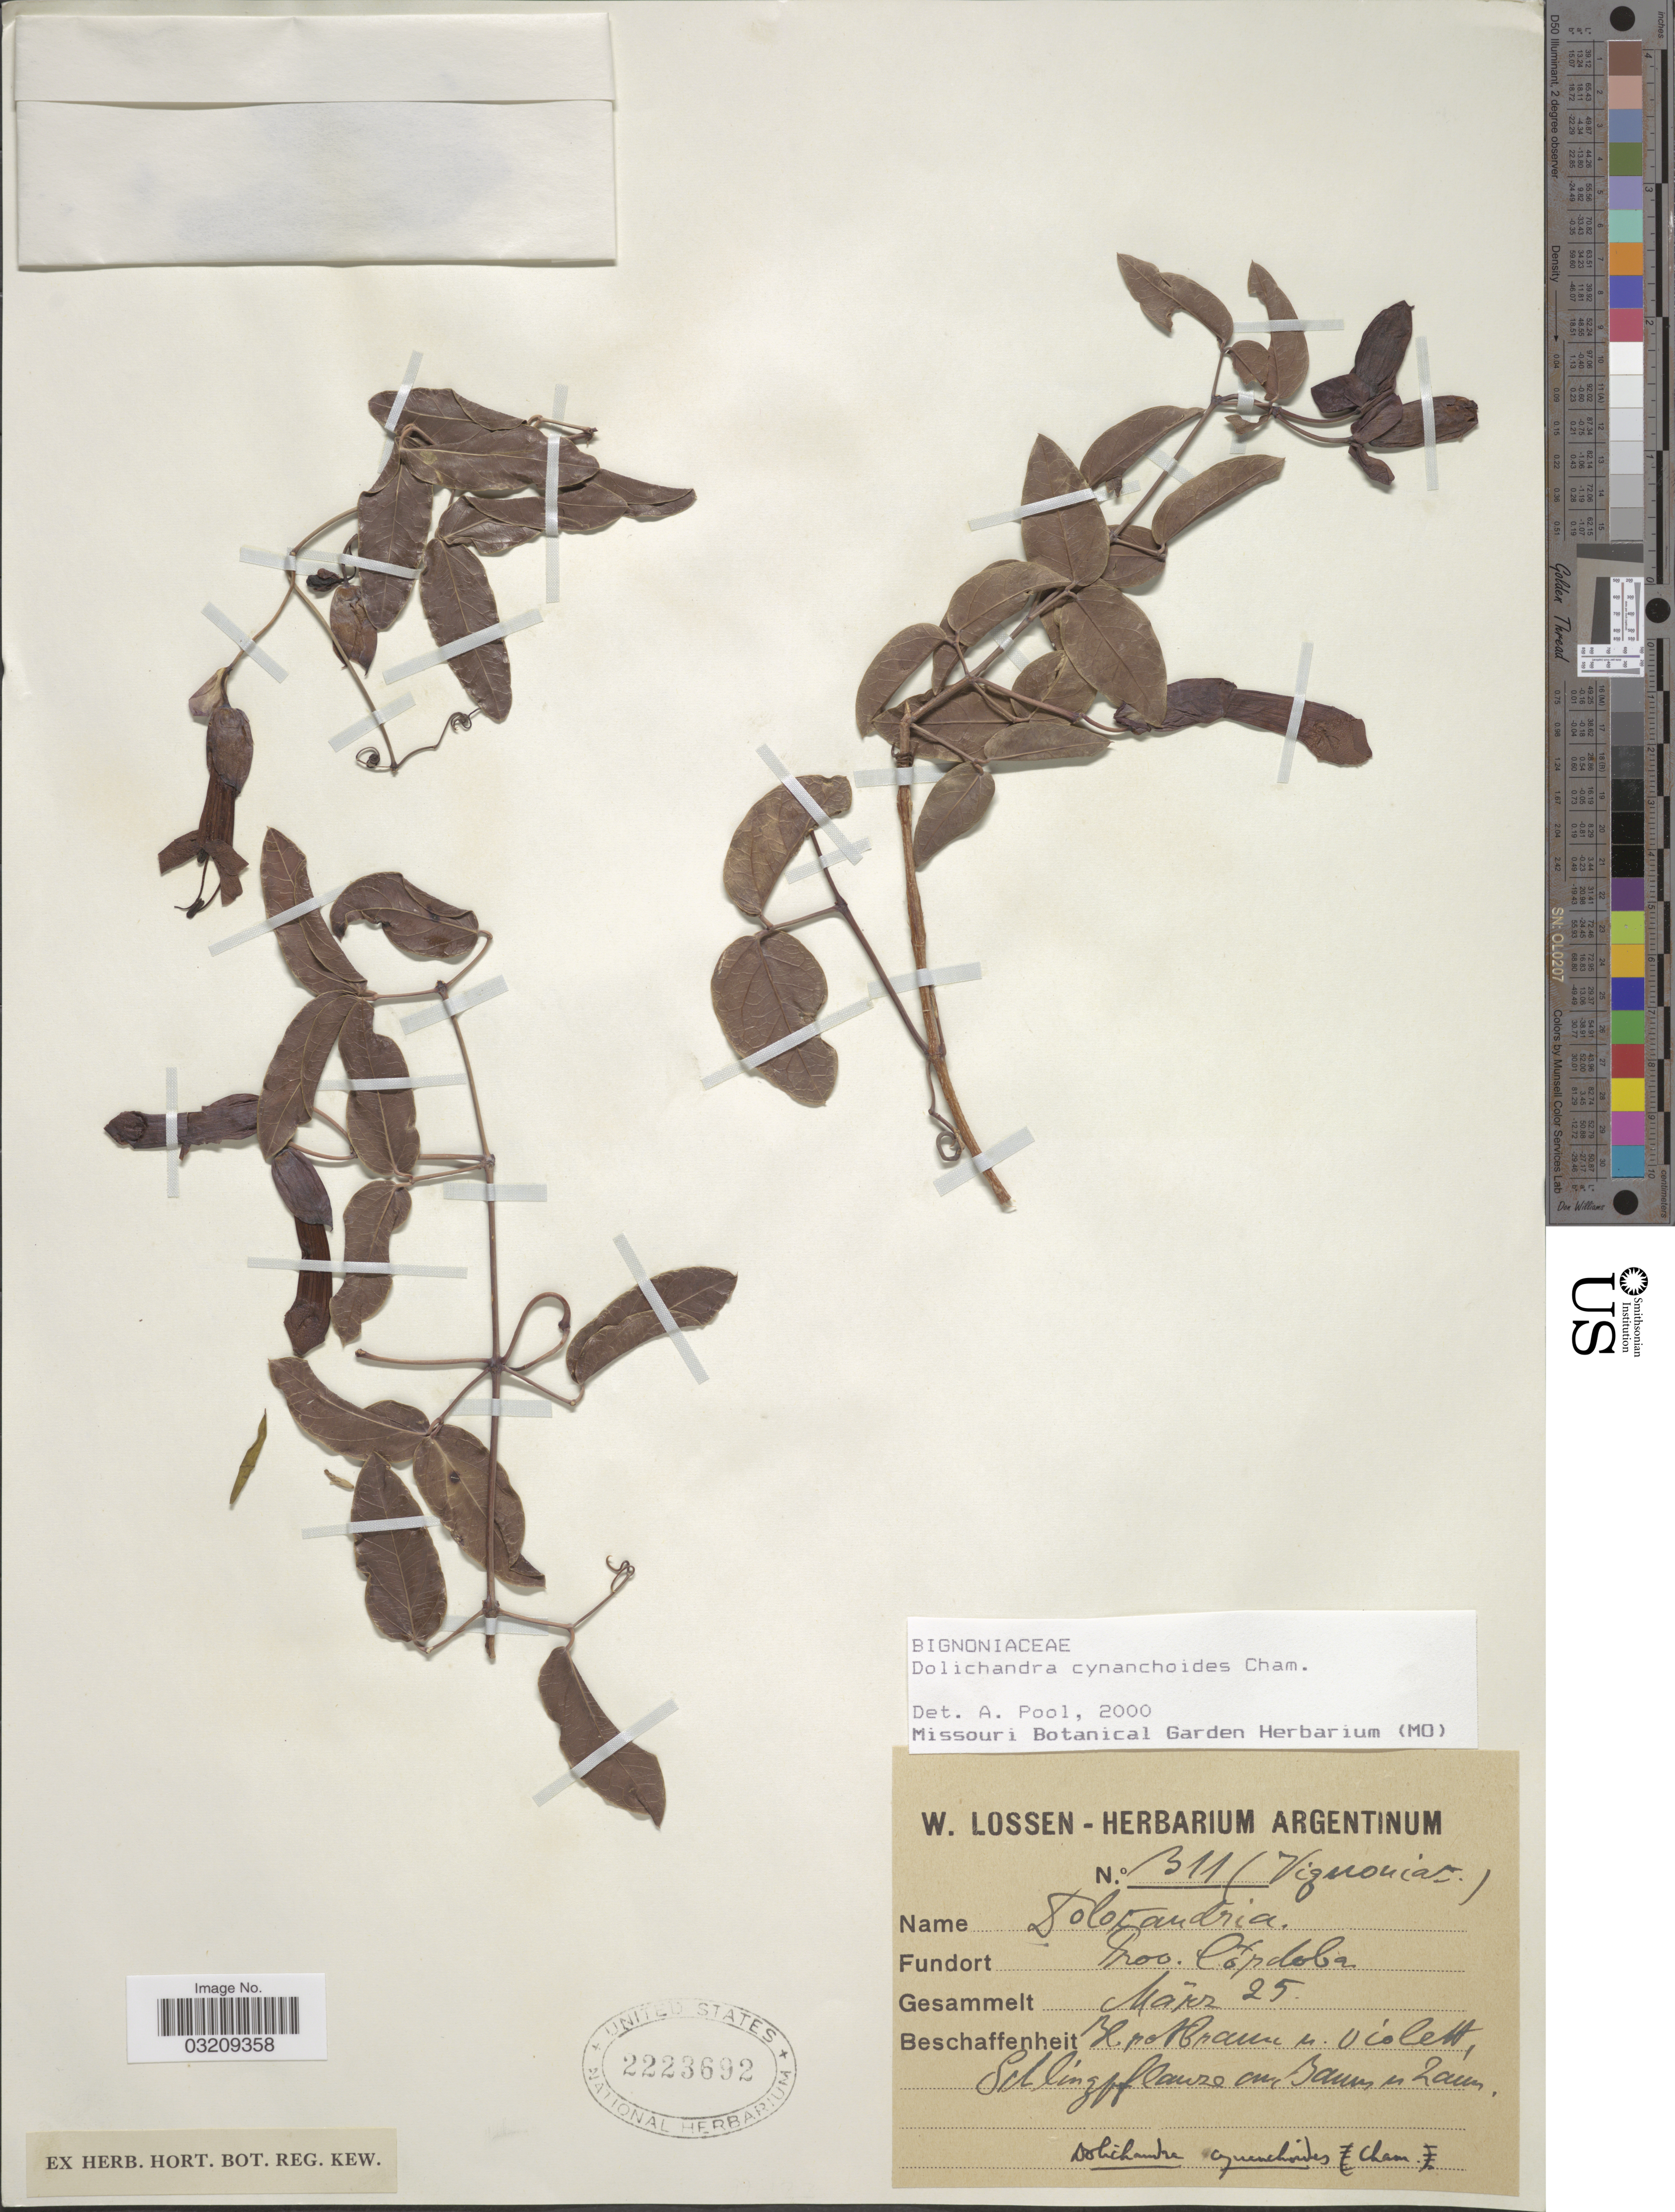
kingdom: Plantae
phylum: Tracheophyta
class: Magnoliopsida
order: Lamiales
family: Bignoniaceae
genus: Dolichandra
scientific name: Dolichandra cynanchoides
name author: Cham.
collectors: W. Lossen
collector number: B11*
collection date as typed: Transcribed d/m/y: /3/25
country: Argentina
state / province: Cordoba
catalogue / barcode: US 2223692